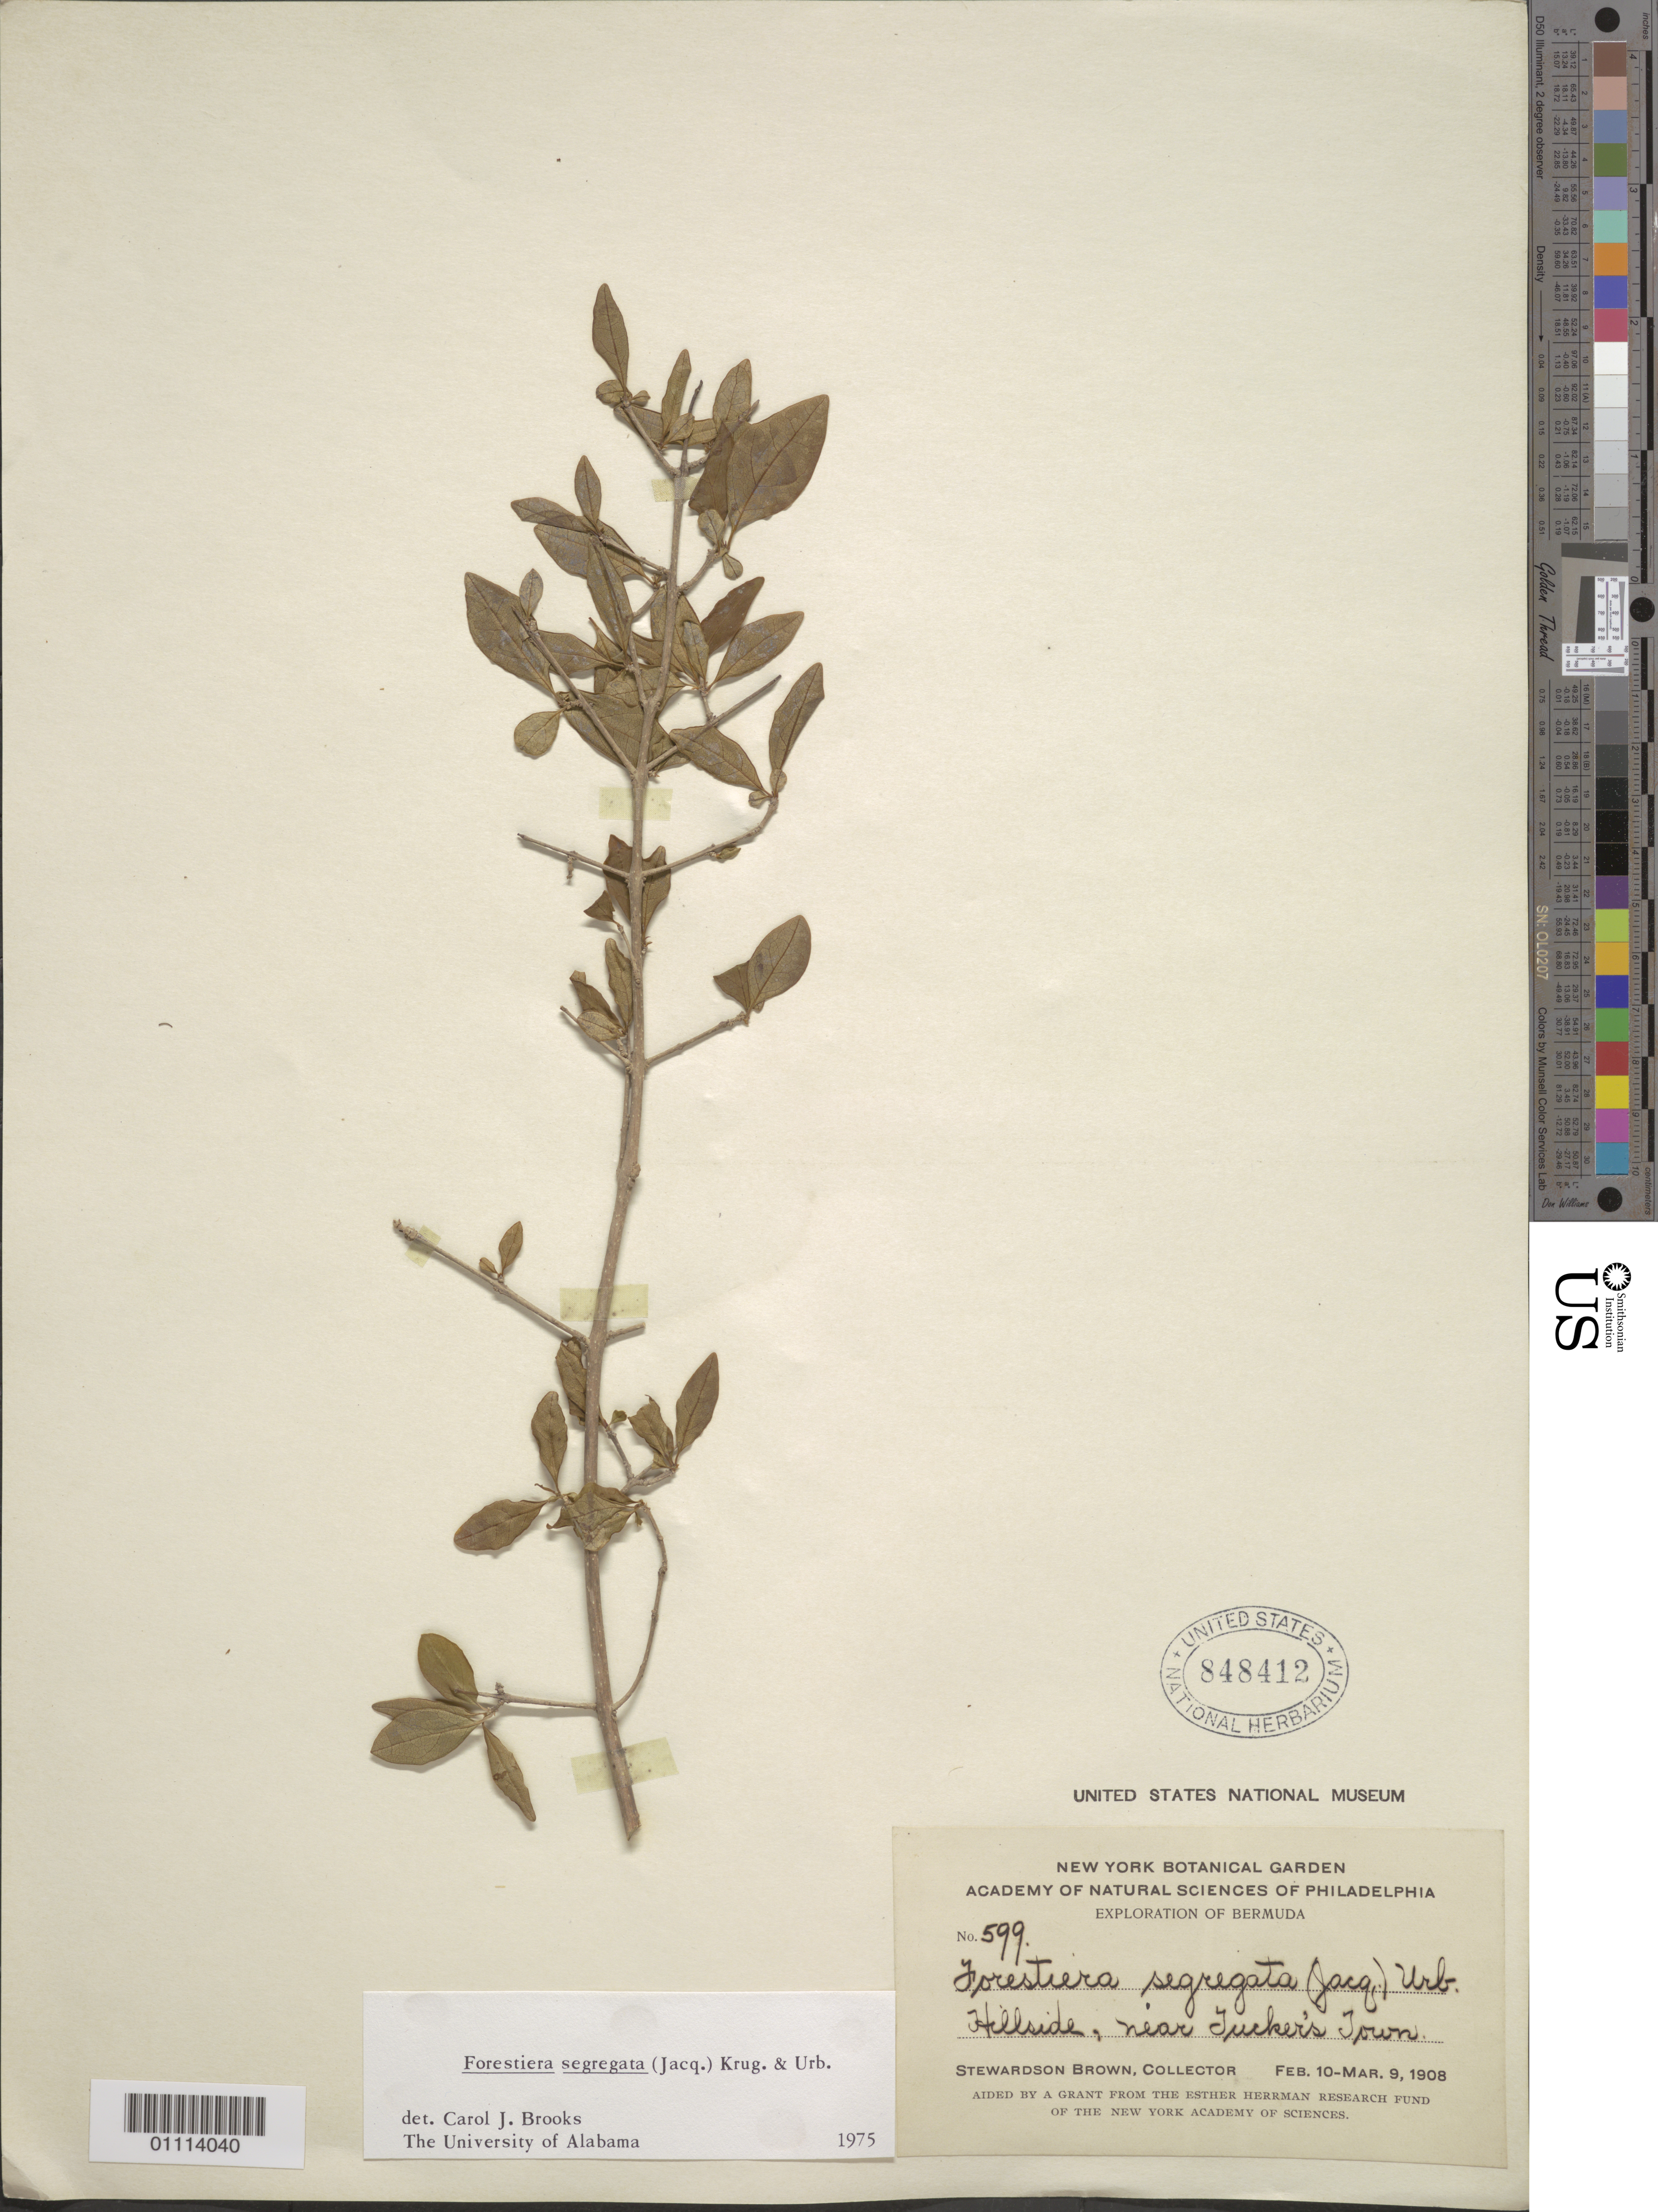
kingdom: Plantae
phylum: Tracheophyta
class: Magnoliopsida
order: Lamiales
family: Oleaceae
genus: Forestiera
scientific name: Forestiera segregata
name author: (Jacq.) Krug & Urb.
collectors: S. Brown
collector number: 599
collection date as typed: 10 Feb 1908 to 09 Mar 1908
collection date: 1908-02-10/1908-03-09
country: Bermuda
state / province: St. George's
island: Bermuda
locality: Hillside, near Tucker's Town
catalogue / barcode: US 848412